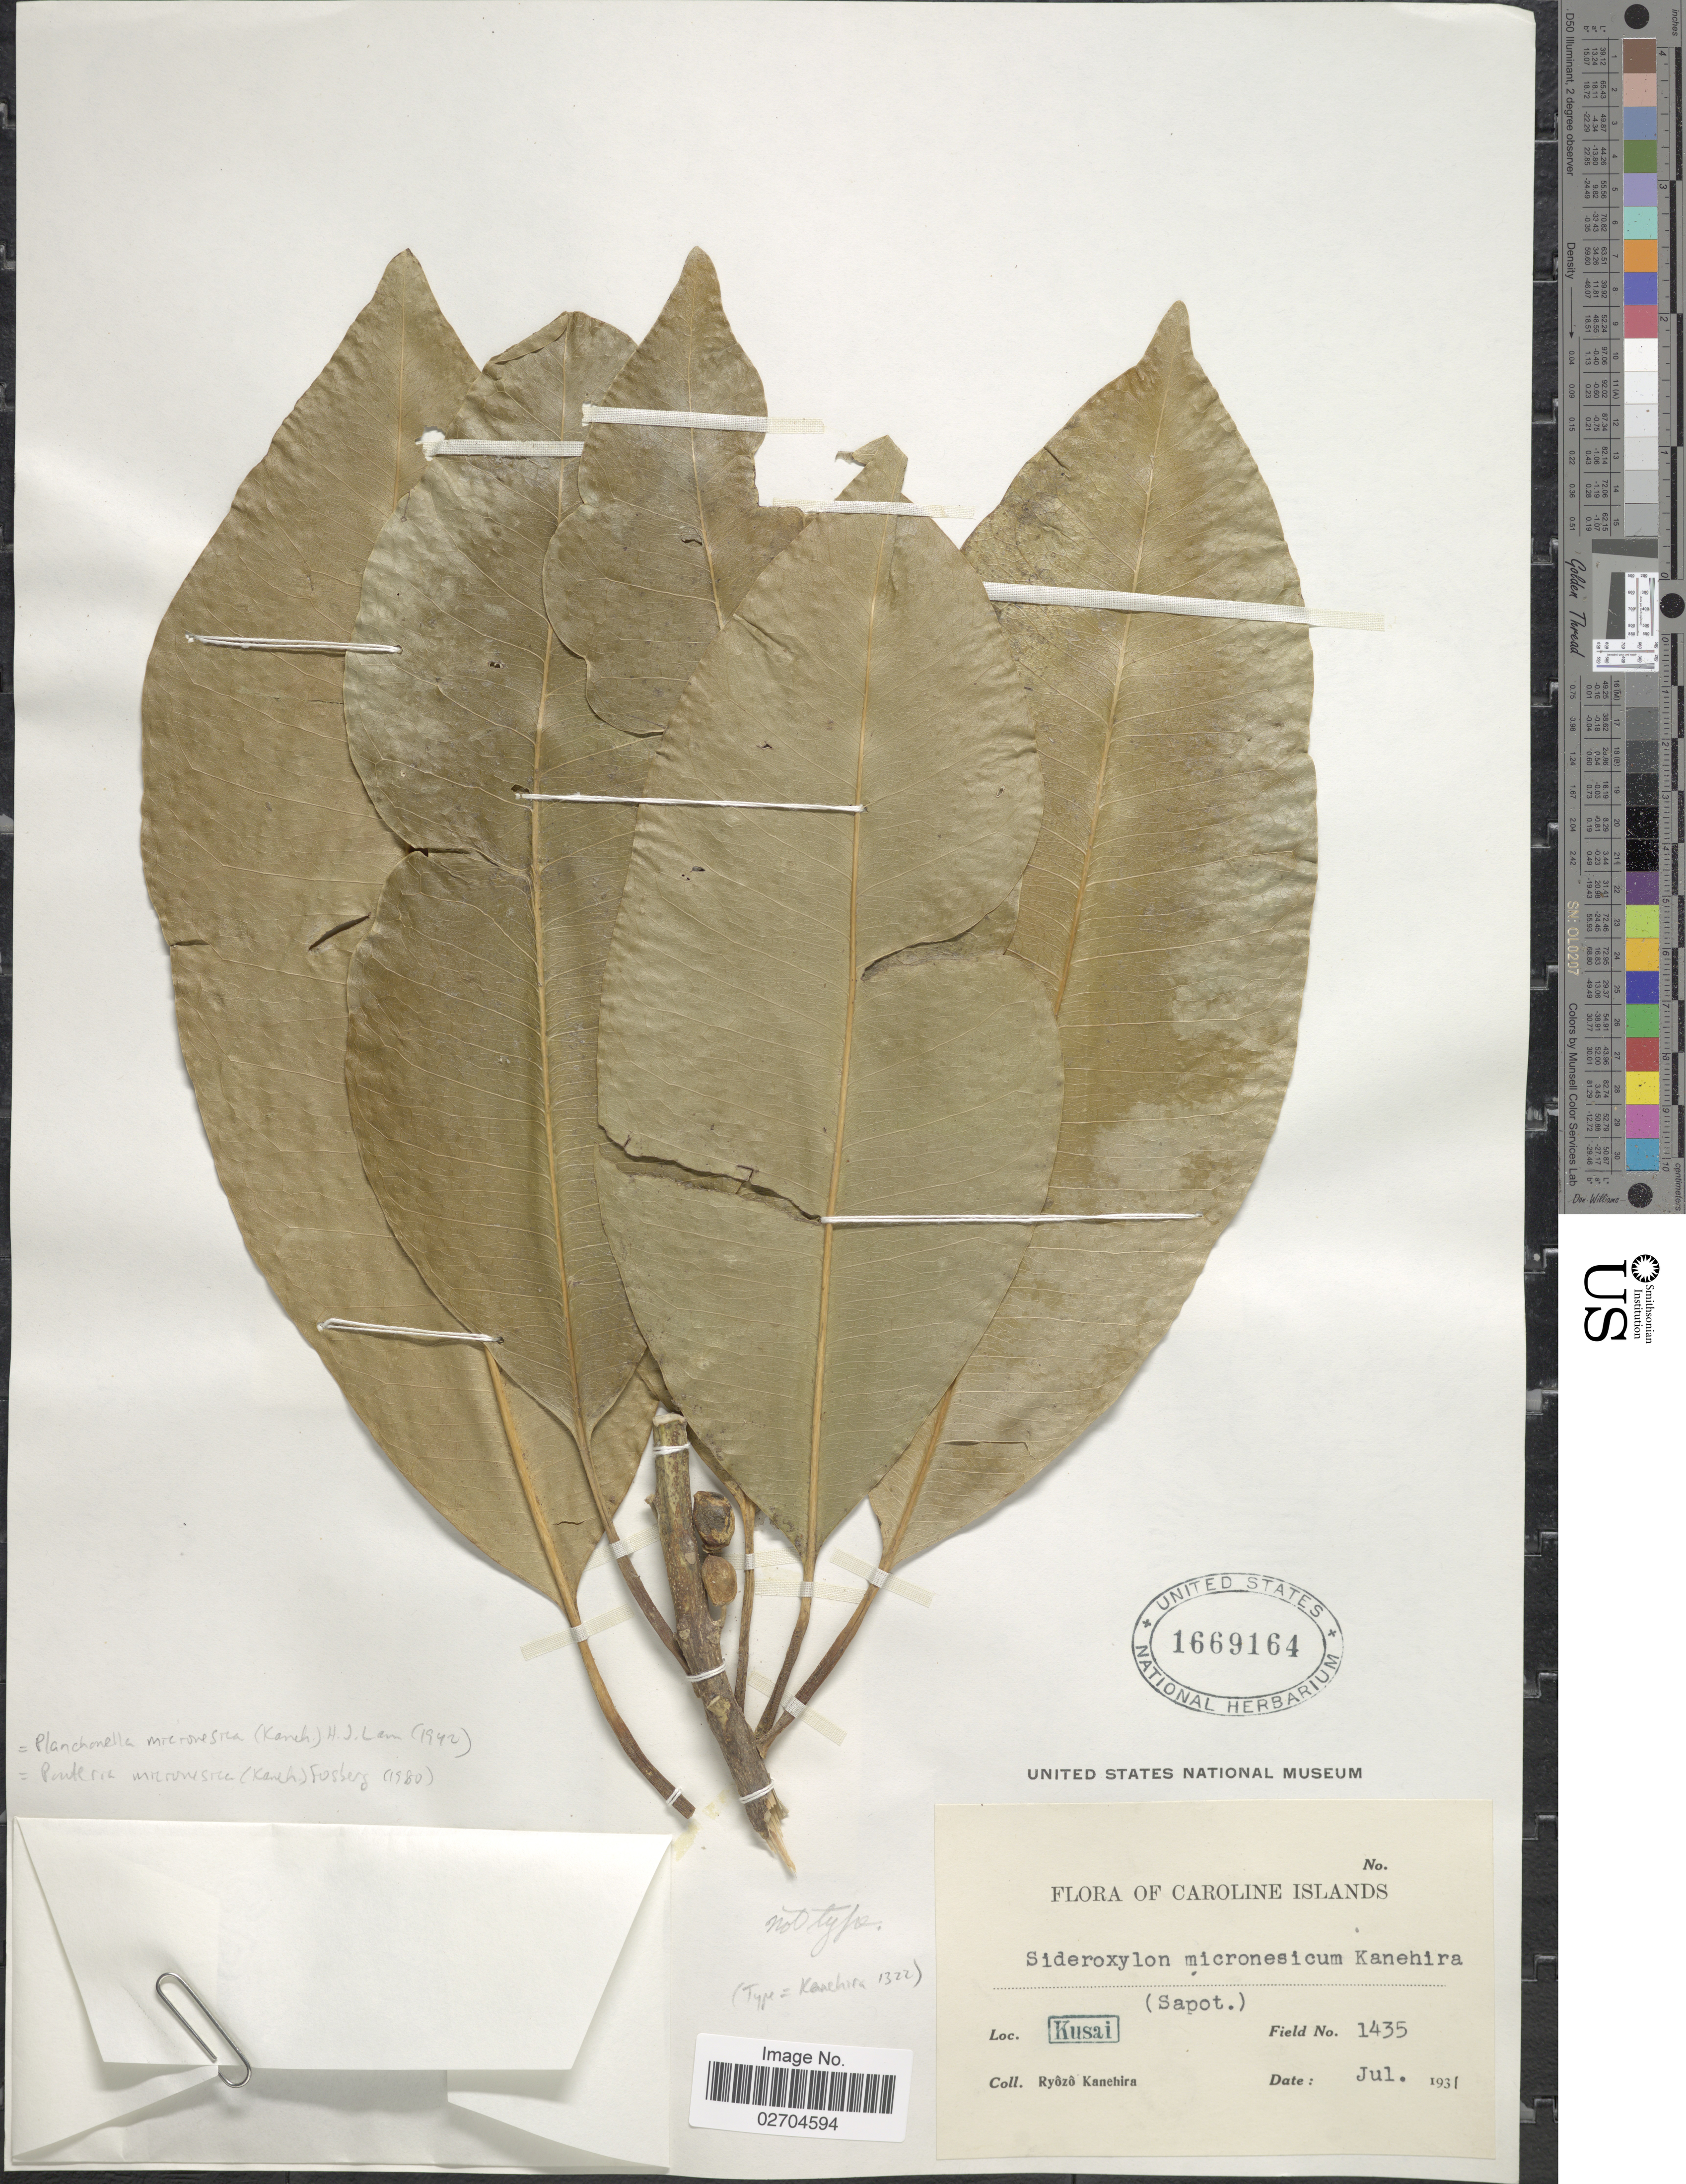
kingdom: Plantae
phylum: Tracheophyta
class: Magnoliopsida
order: Ericales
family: Sapotaceae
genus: Planchonella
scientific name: Planchonella micronesica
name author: (Kaneh.) Kaneh. ex H.J. Lam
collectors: R. Kanehira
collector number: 1435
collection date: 1931-07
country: Micronesia, Federated States of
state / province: Kosrae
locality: Caroline Islands. Kusai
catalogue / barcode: US 1669164